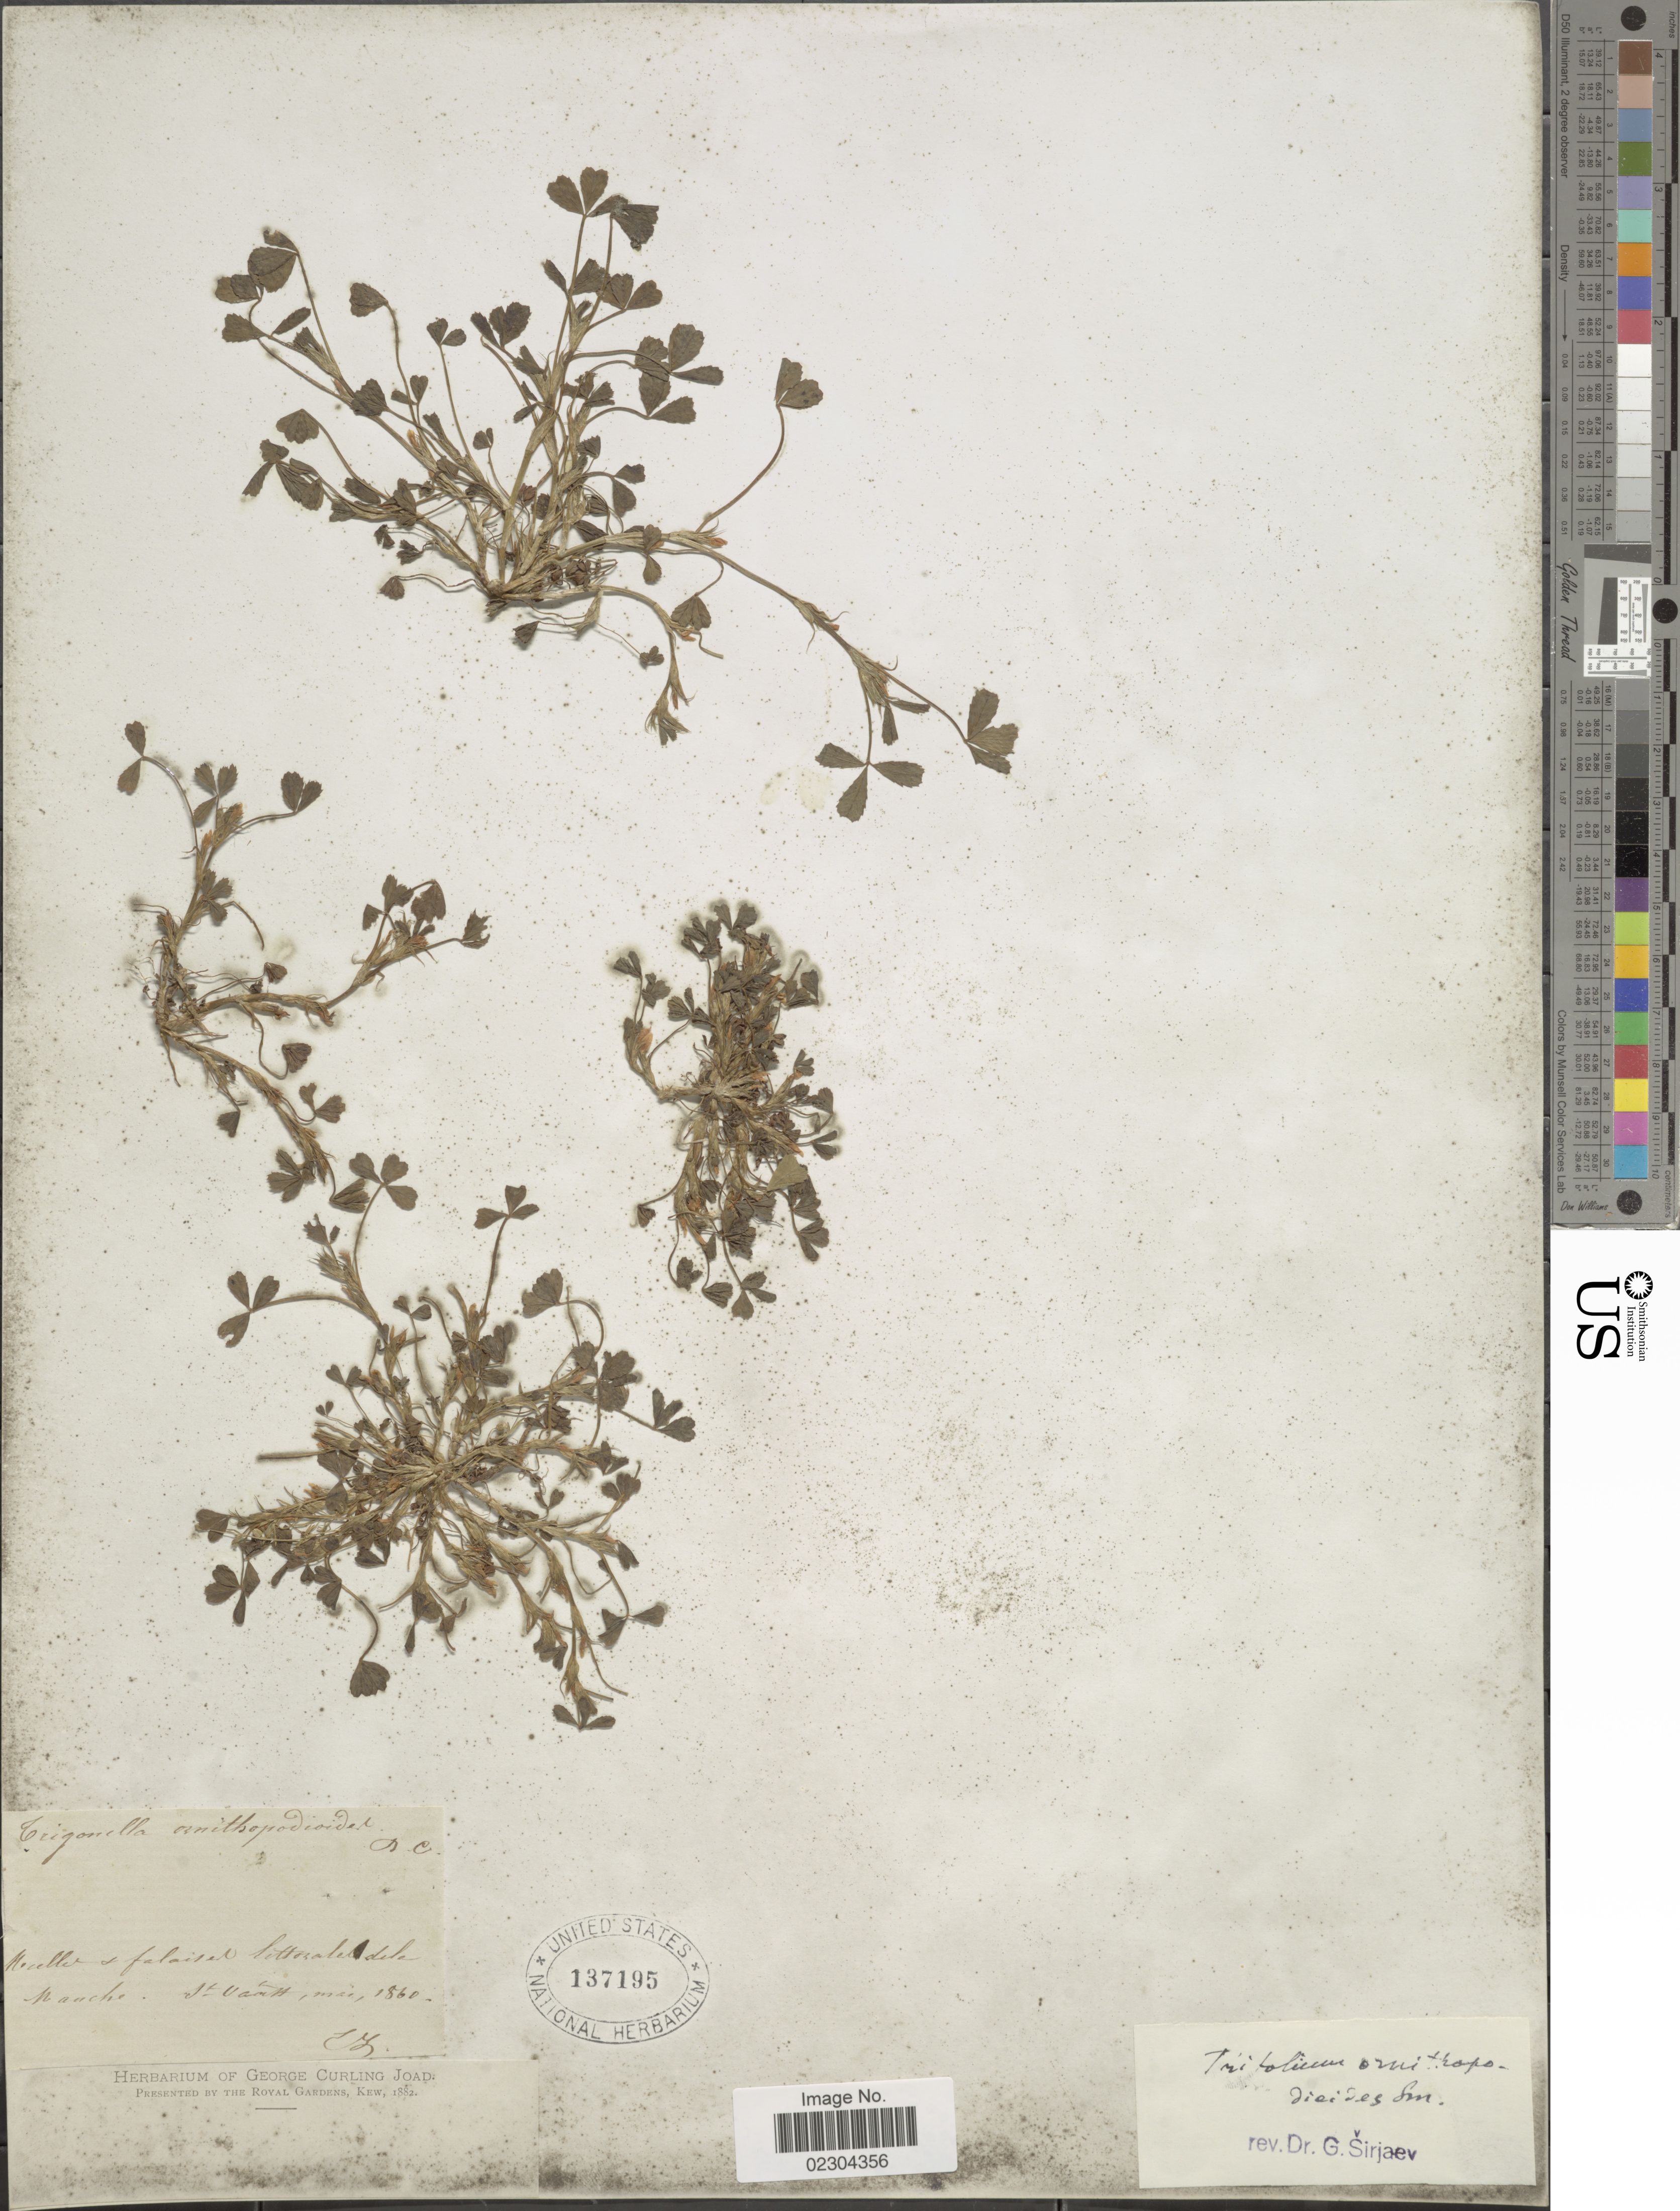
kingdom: Plantae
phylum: Tracheophyta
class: Magnoliopsida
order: Fabales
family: Fabaceae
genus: Trifolium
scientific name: Trifolium ornithopodioides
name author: (L.) Sm.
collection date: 1860-05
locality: Mueller falaises littorale adele mucho St Vamtt [interpreted]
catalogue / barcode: US 137195